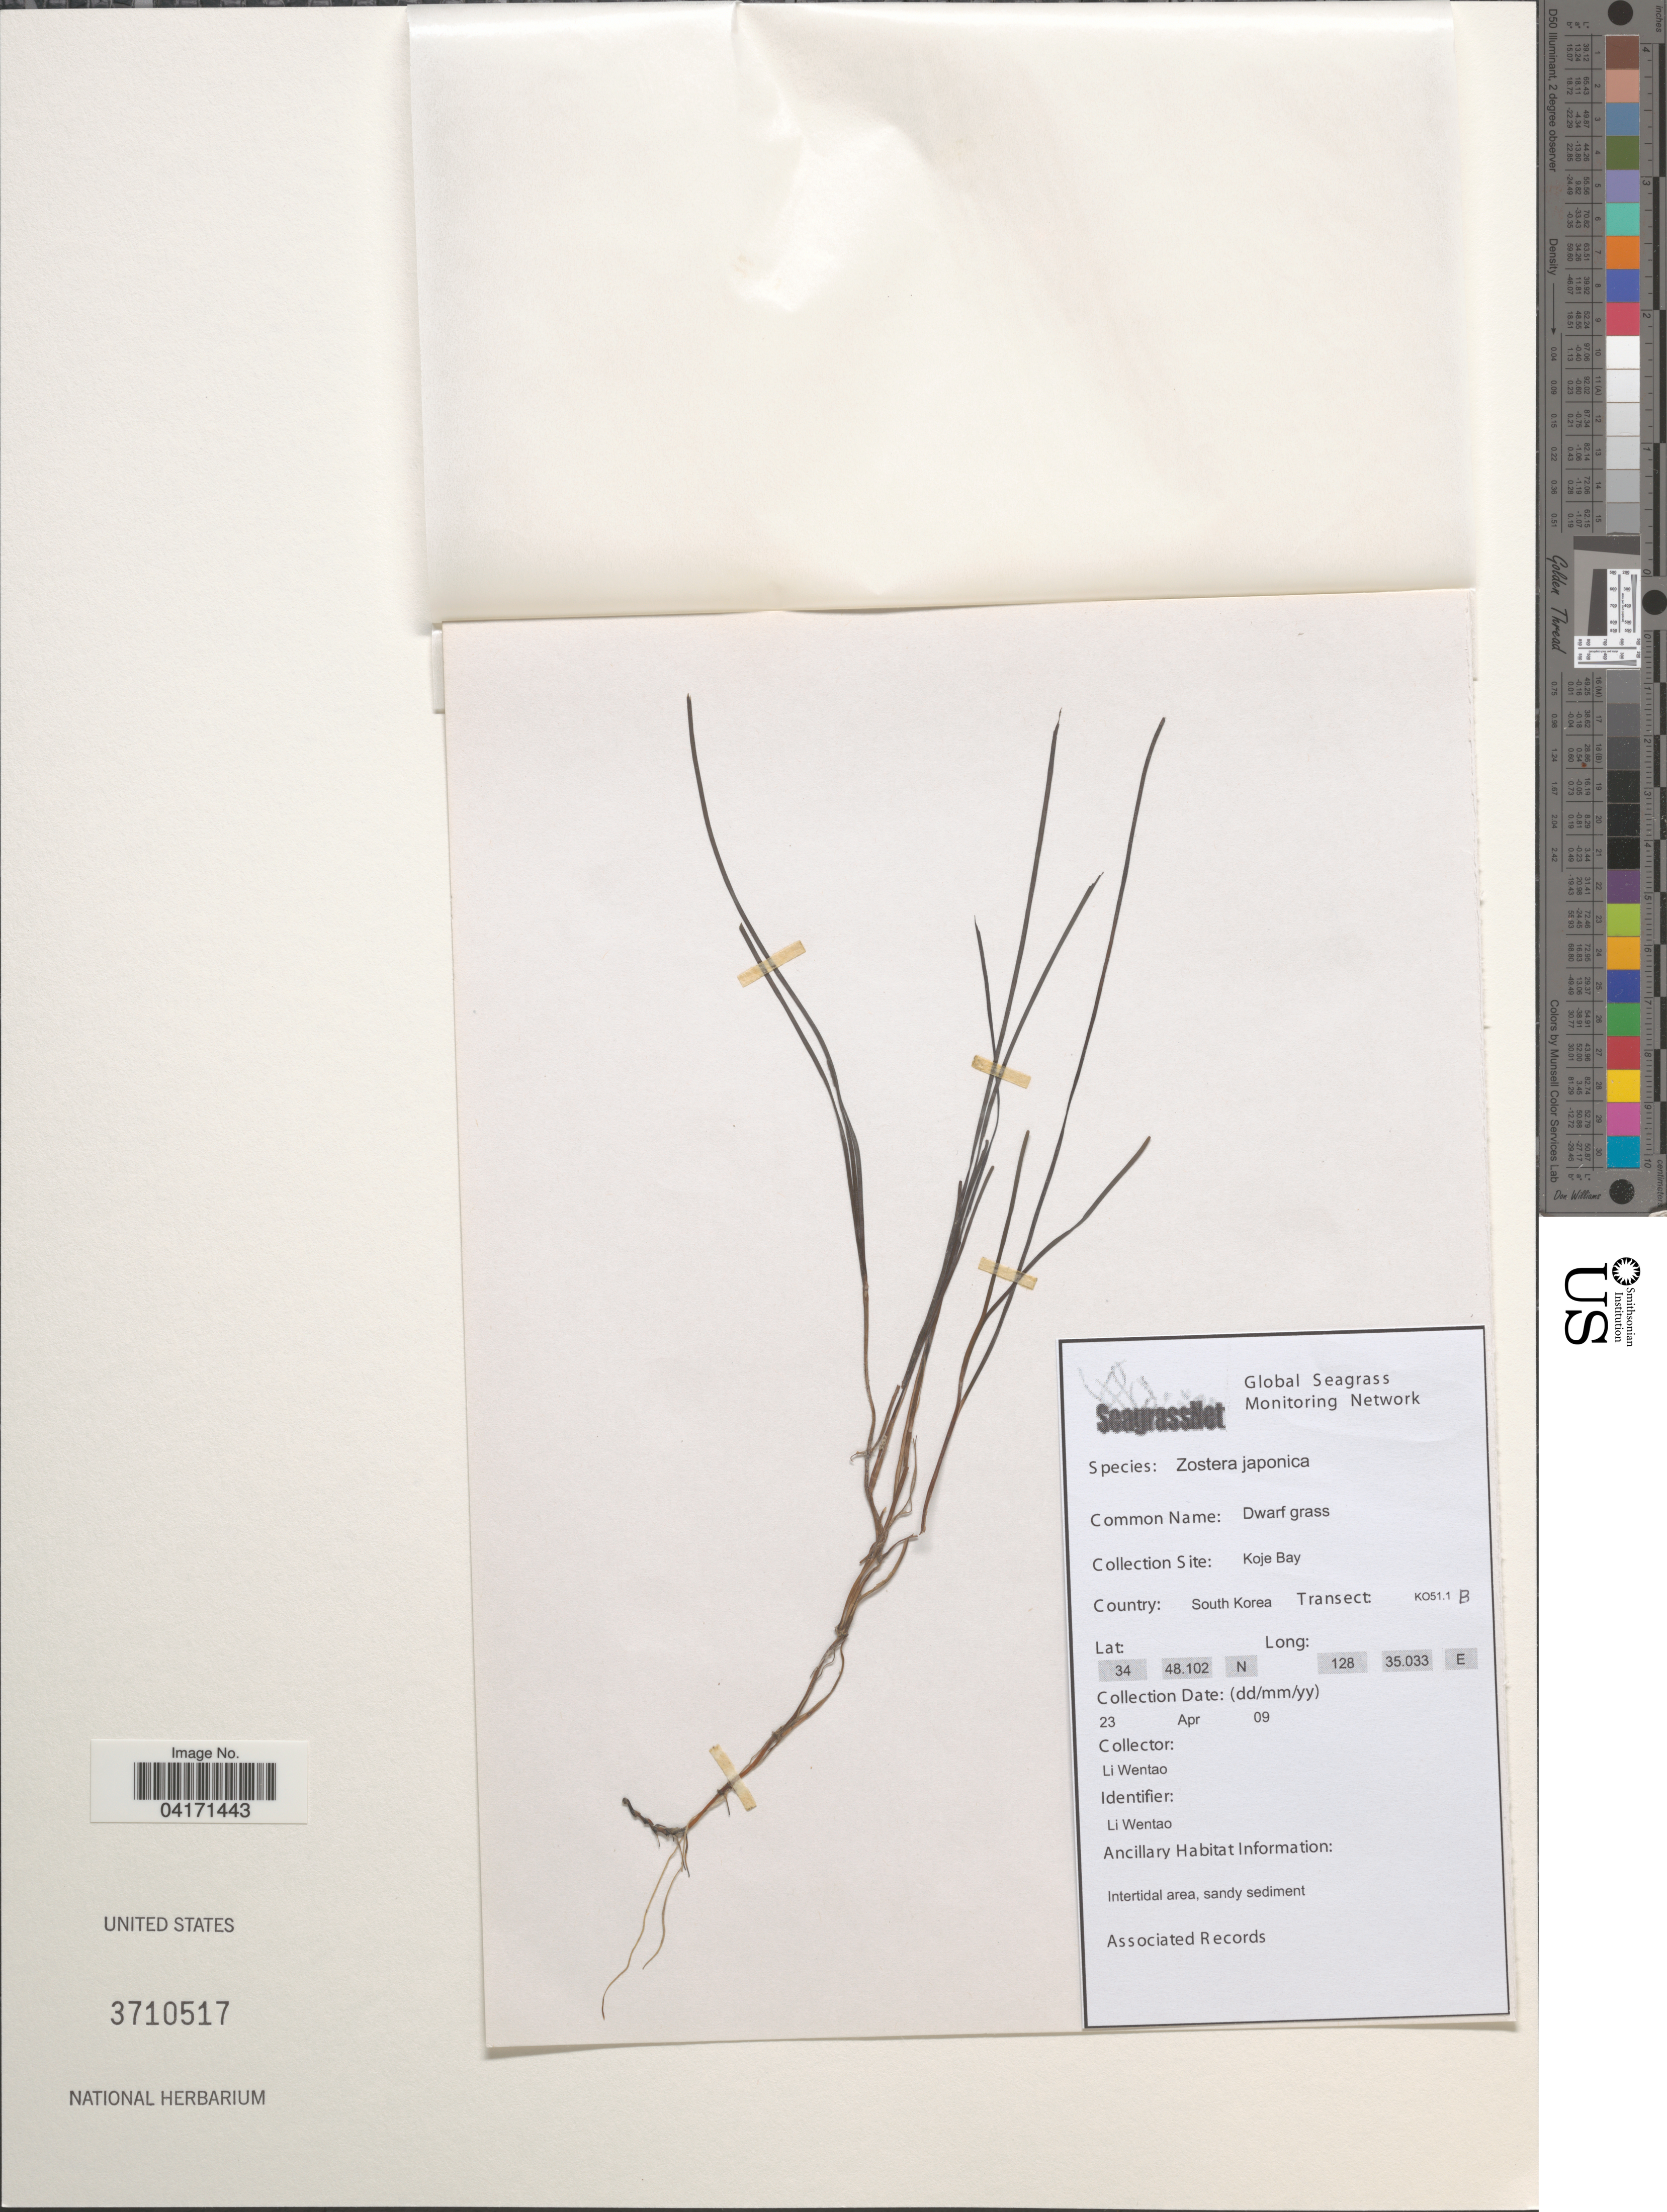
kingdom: Plantae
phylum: Tracheophyta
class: Liliopsida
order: Alismatales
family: Zosteraceae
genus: Zostera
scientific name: Zostera japonica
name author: Asch. & Graebn.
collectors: L. Wentao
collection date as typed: Transcribed d/m/y: 23/4/9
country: South Korea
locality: Koje Bay. Transect: KO51.1 B.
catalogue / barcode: US 3710517